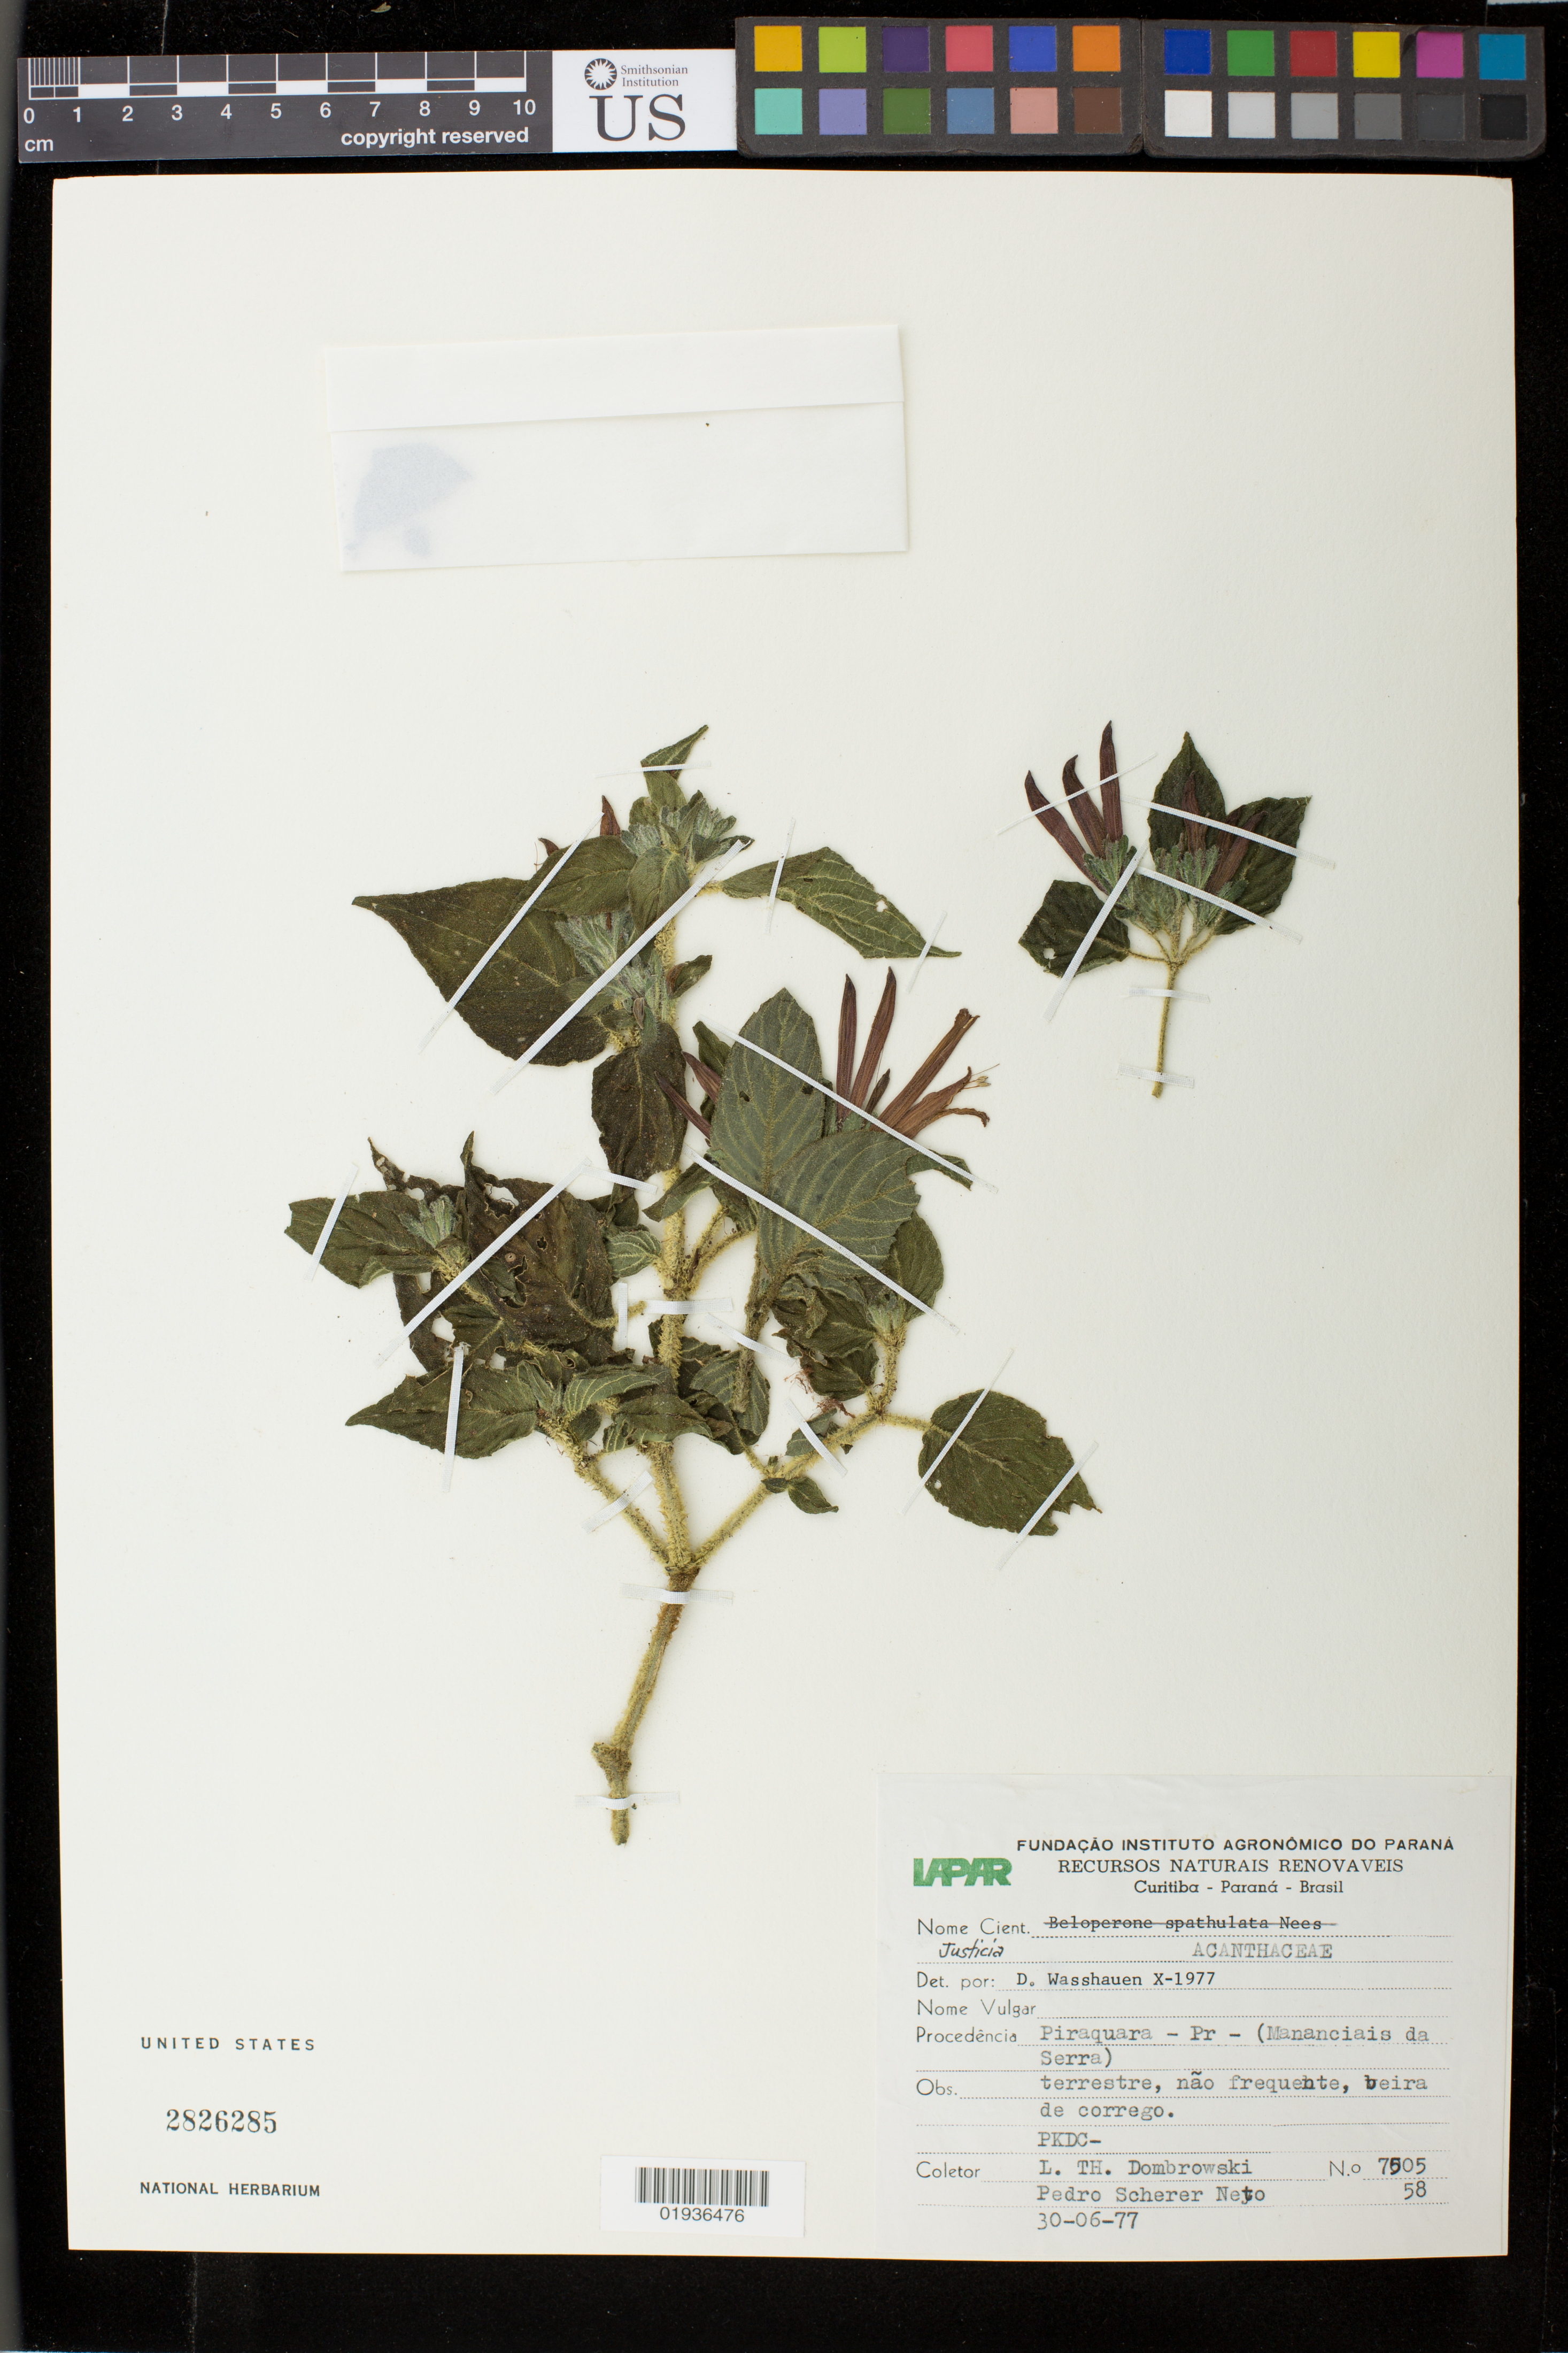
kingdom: Plantae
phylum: Tracheophyta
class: Magnoliopsida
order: Lamiales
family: Acanthaceae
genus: Justicia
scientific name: Justicia sp.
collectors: L. Dombrowski & P. S. Neto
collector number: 7505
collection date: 1977-06-30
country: Brazil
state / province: Paraná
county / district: Piraquara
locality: Mananciais da Serra.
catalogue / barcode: US 2826285